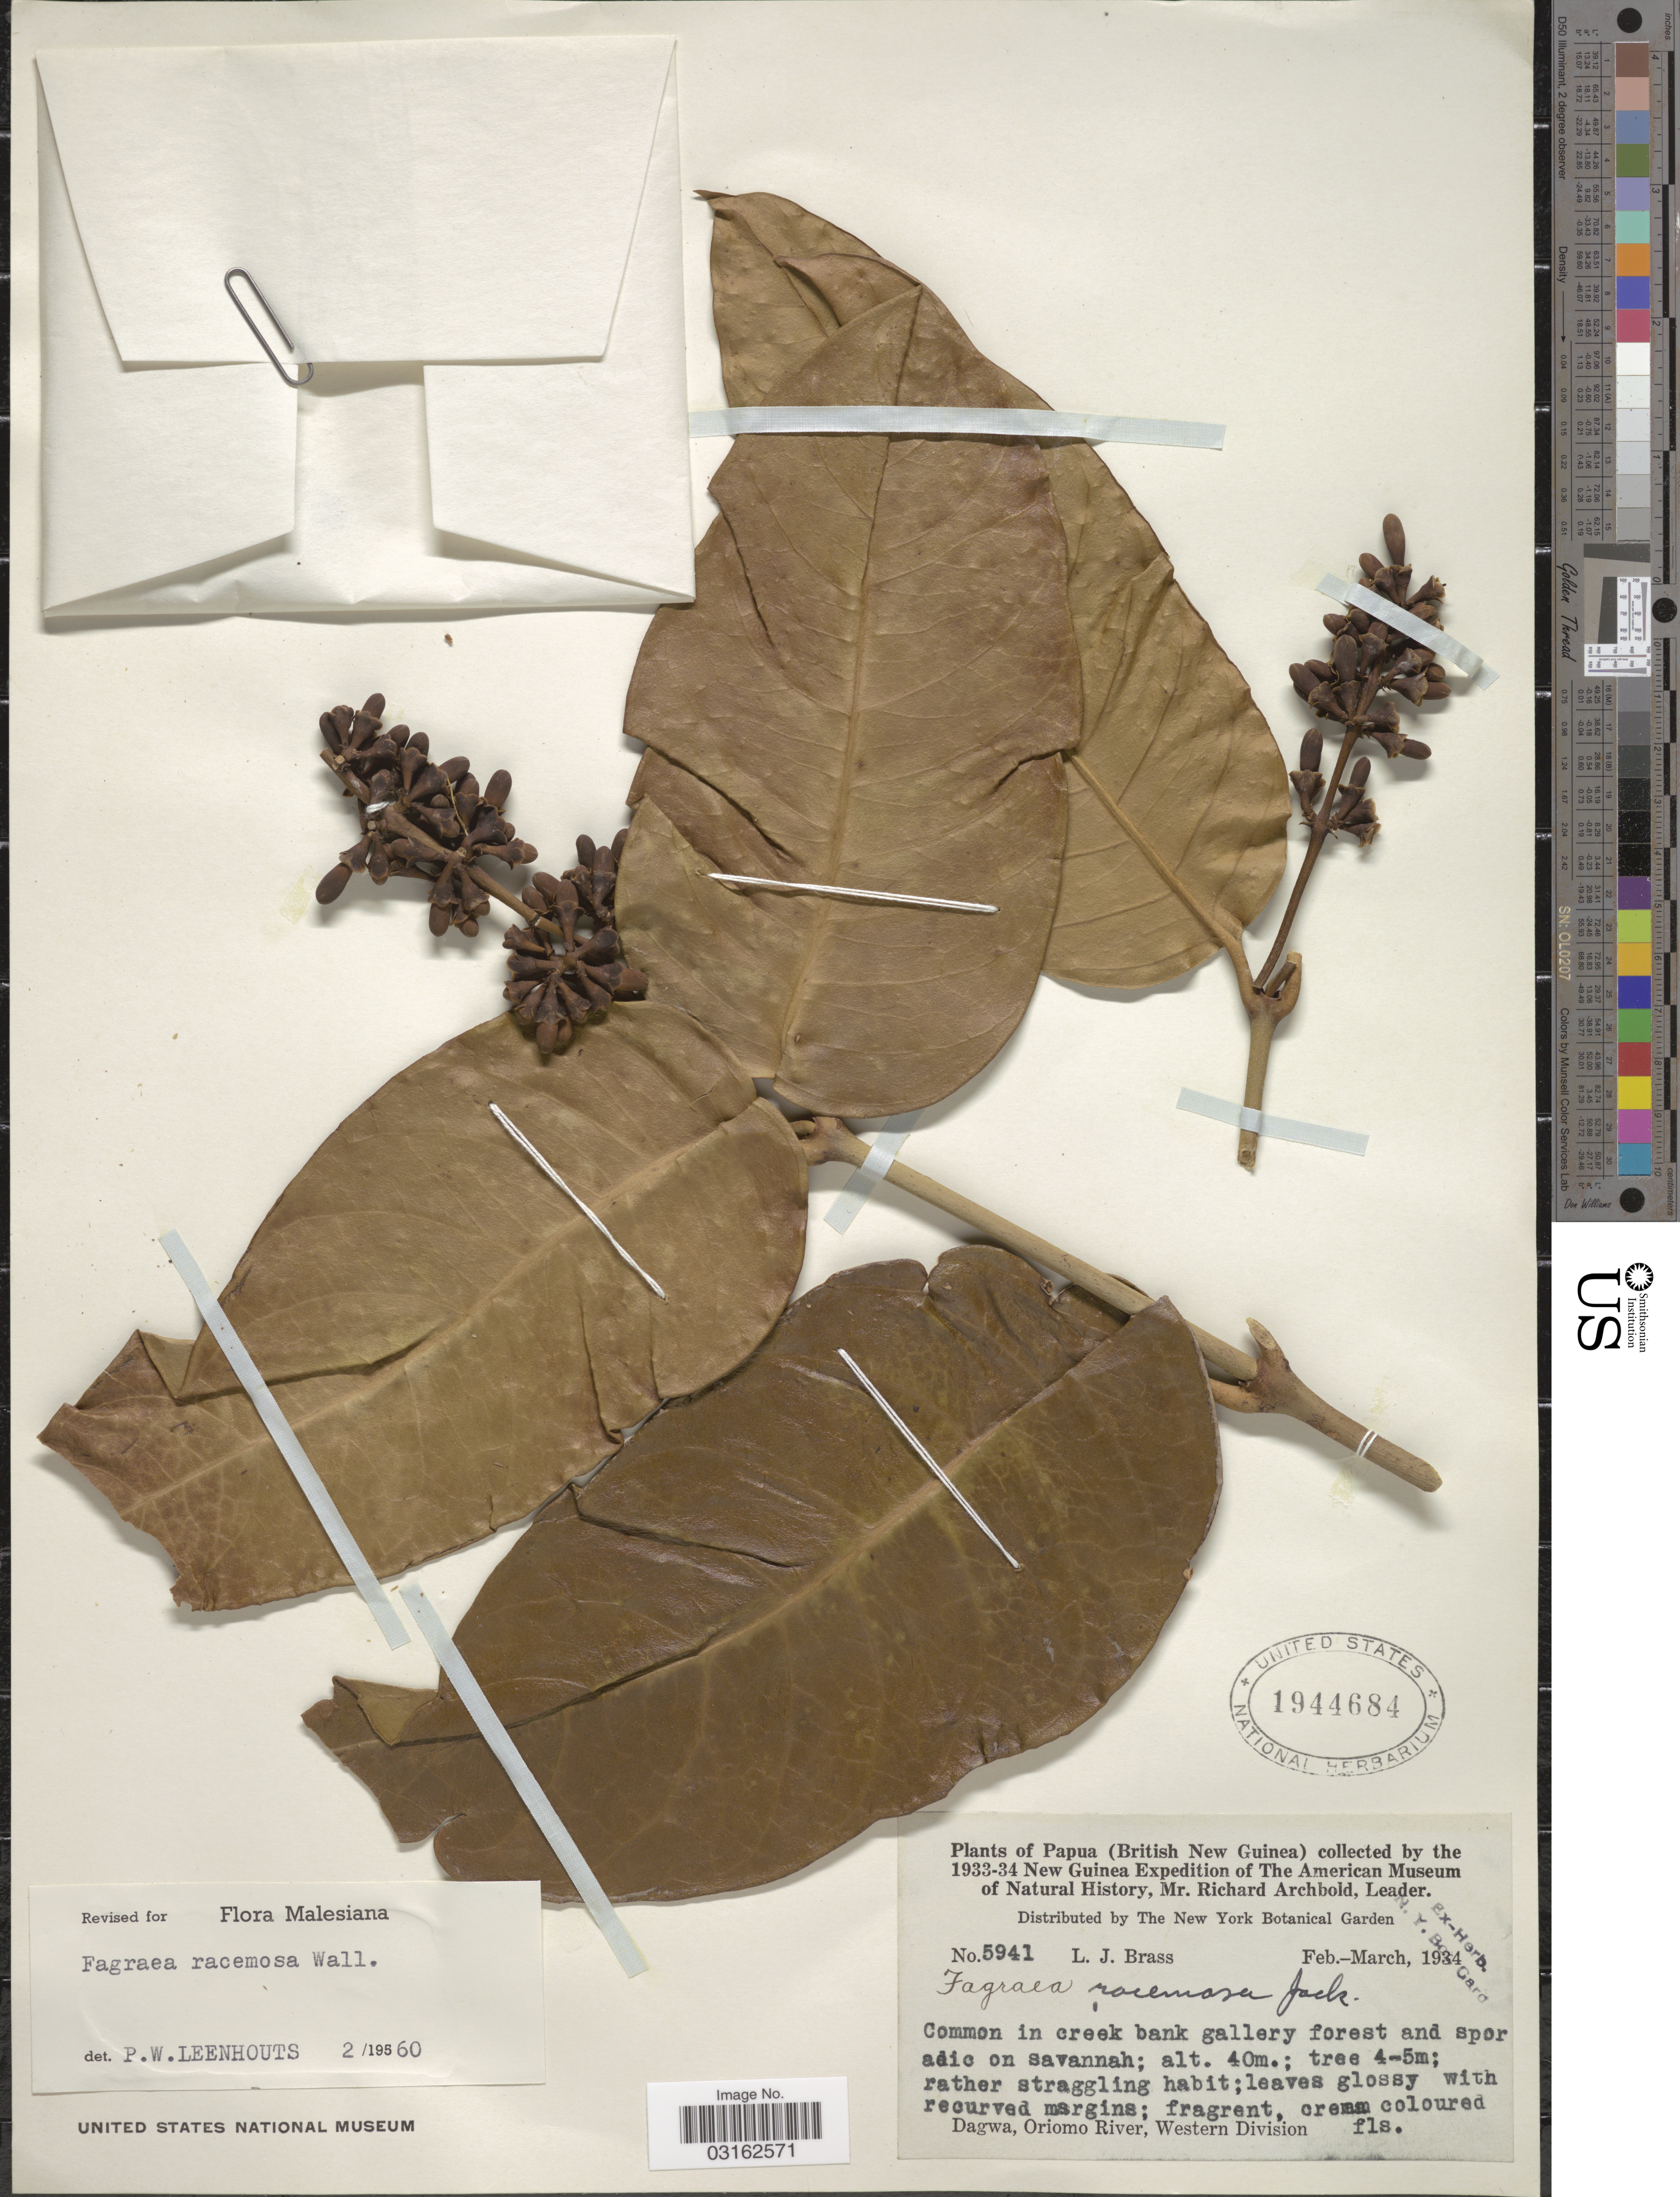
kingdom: Plantae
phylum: Tracheophyta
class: Magnoliopsida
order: Gentianales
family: Gentianaceae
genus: Fagraea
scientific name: Fagraea racemosa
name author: Jack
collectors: L. J. Brass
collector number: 5941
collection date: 1934-02/1934-03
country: Papua New Guinea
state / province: Manus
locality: Papua (British New Guinea). Dagwa, Oriomo River, Western Division.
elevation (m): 40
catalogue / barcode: US 1944684